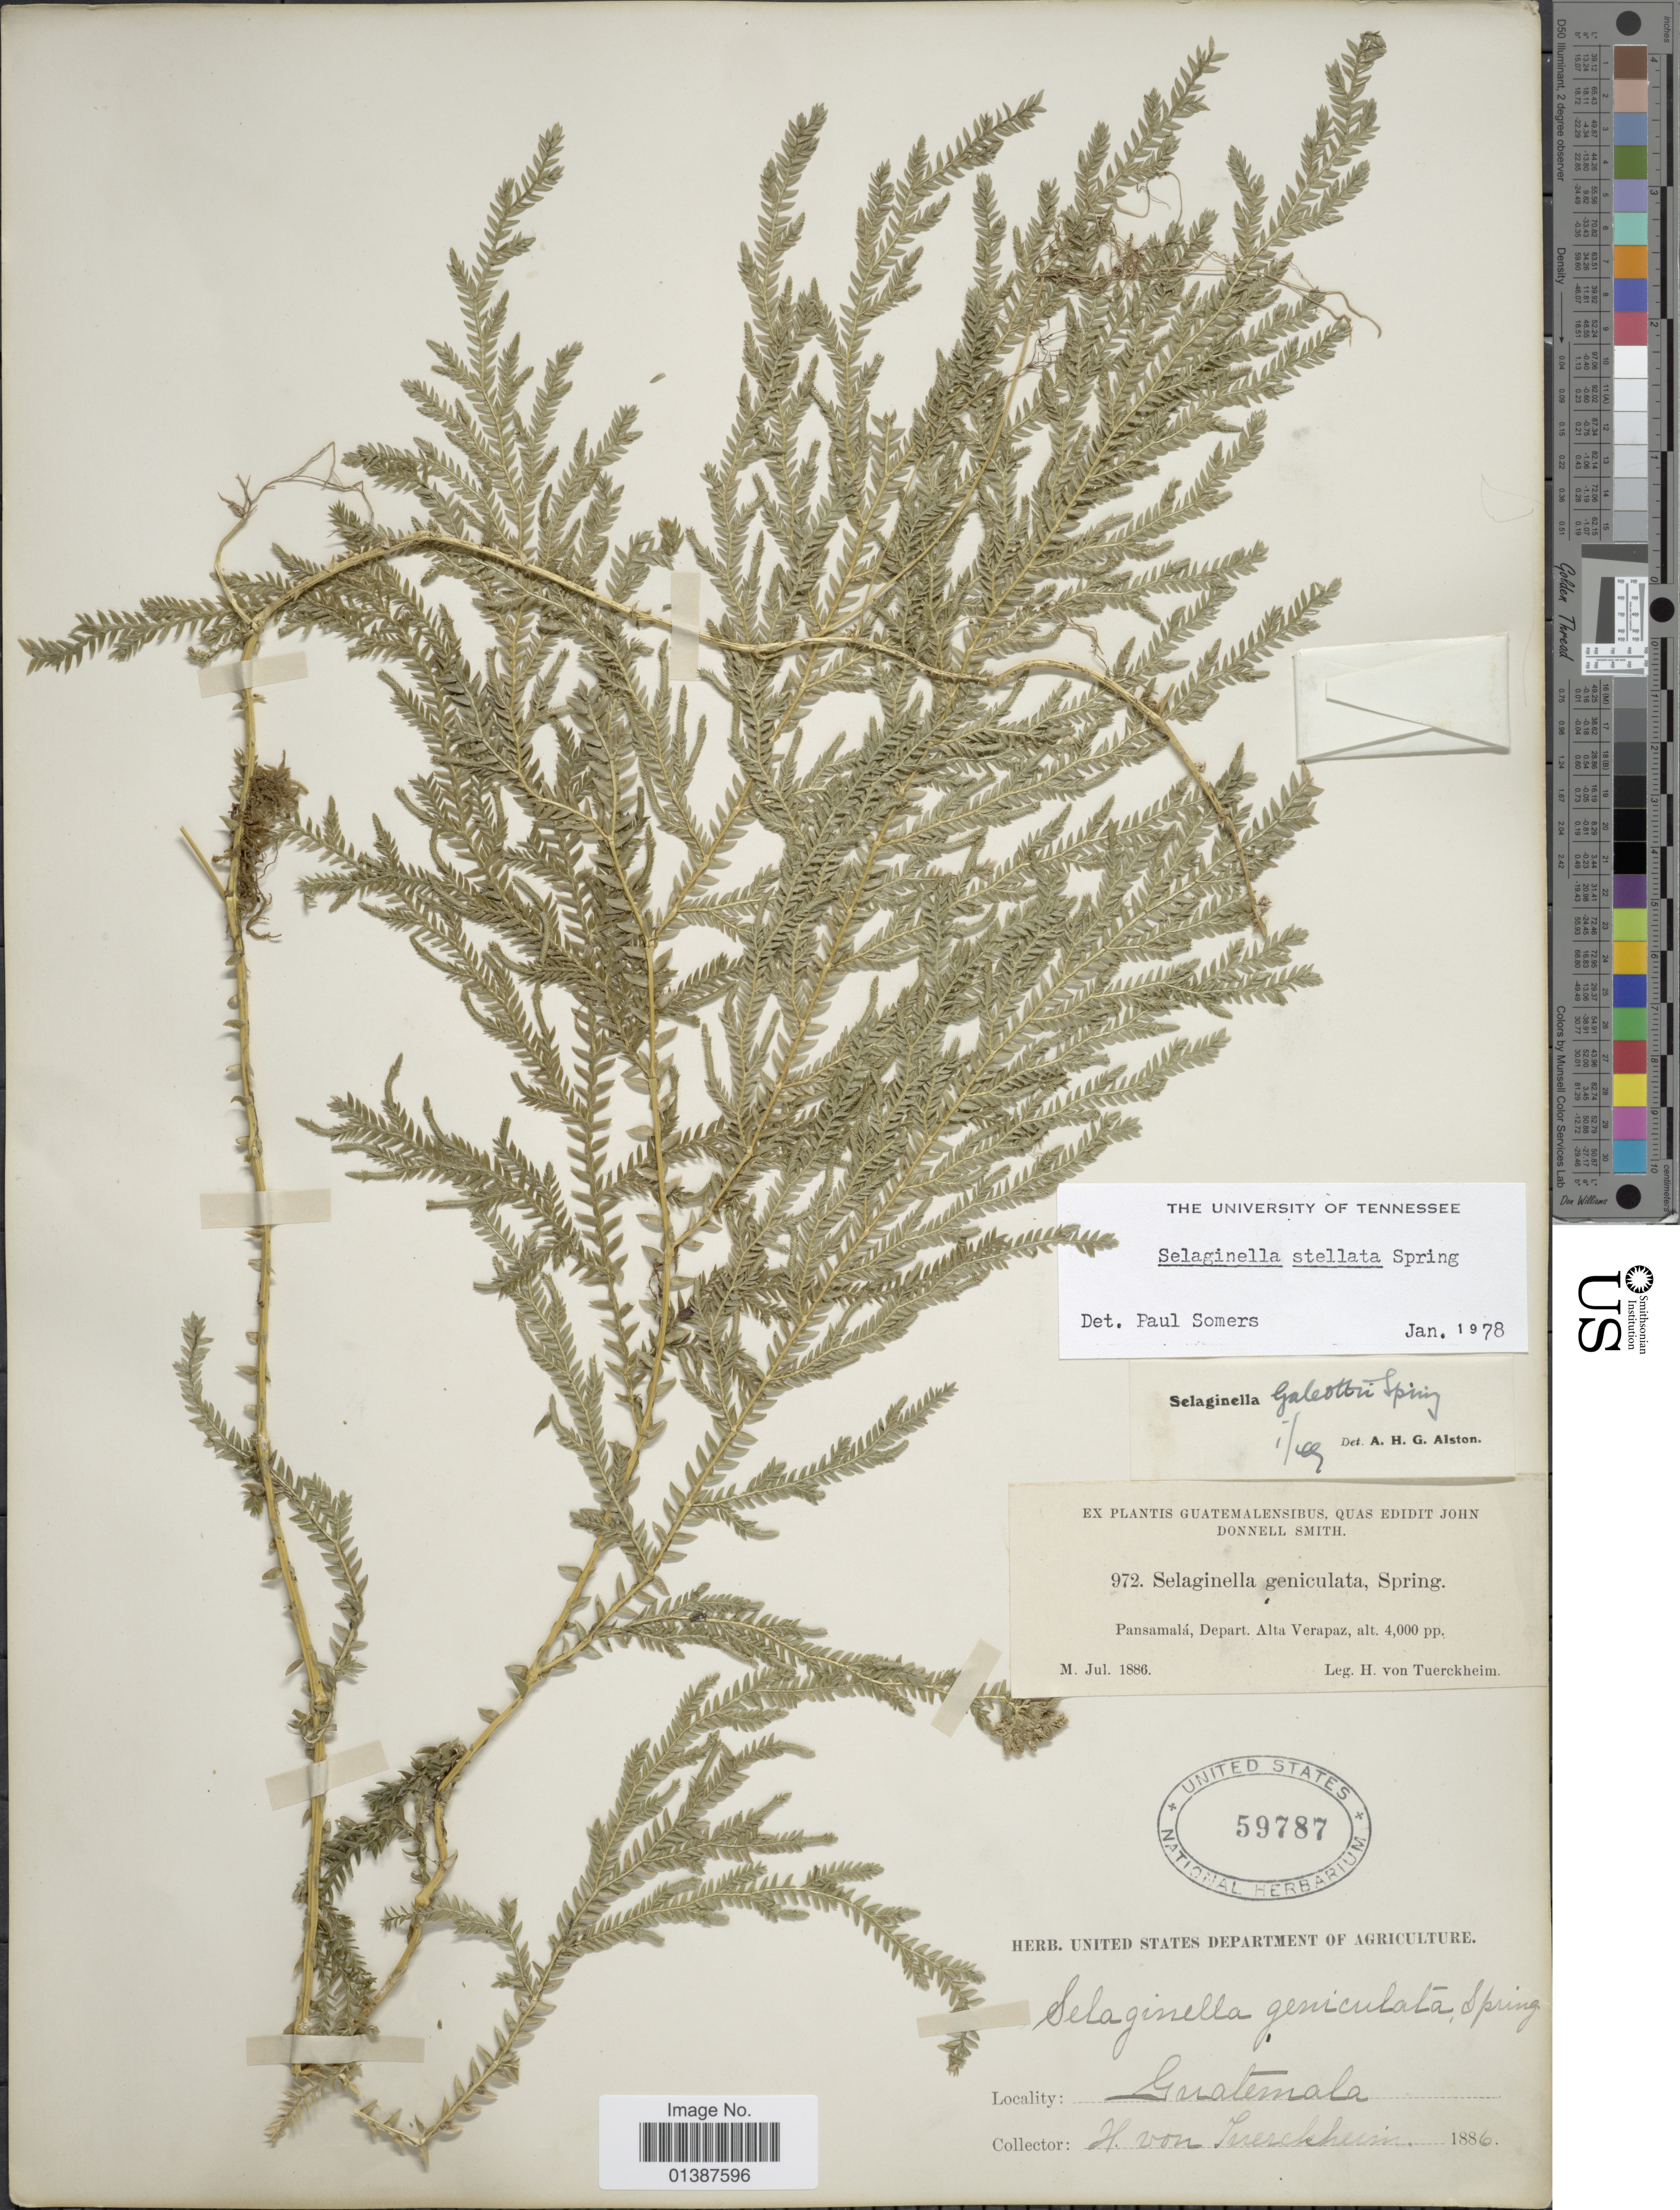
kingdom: Plantae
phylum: Tracheophyta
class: Lycopodiopsida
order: Selaginellales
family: Selaginellaceae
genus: Selaginella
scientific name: Selaginella galeottii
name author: Spring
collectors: H. von Türckheim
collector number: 972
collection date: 1886-07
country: Guatemala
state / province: Alta Verapaz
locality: Pansamalá,Depart. Alta Verapaz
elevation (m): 1219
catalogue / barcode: US 59787